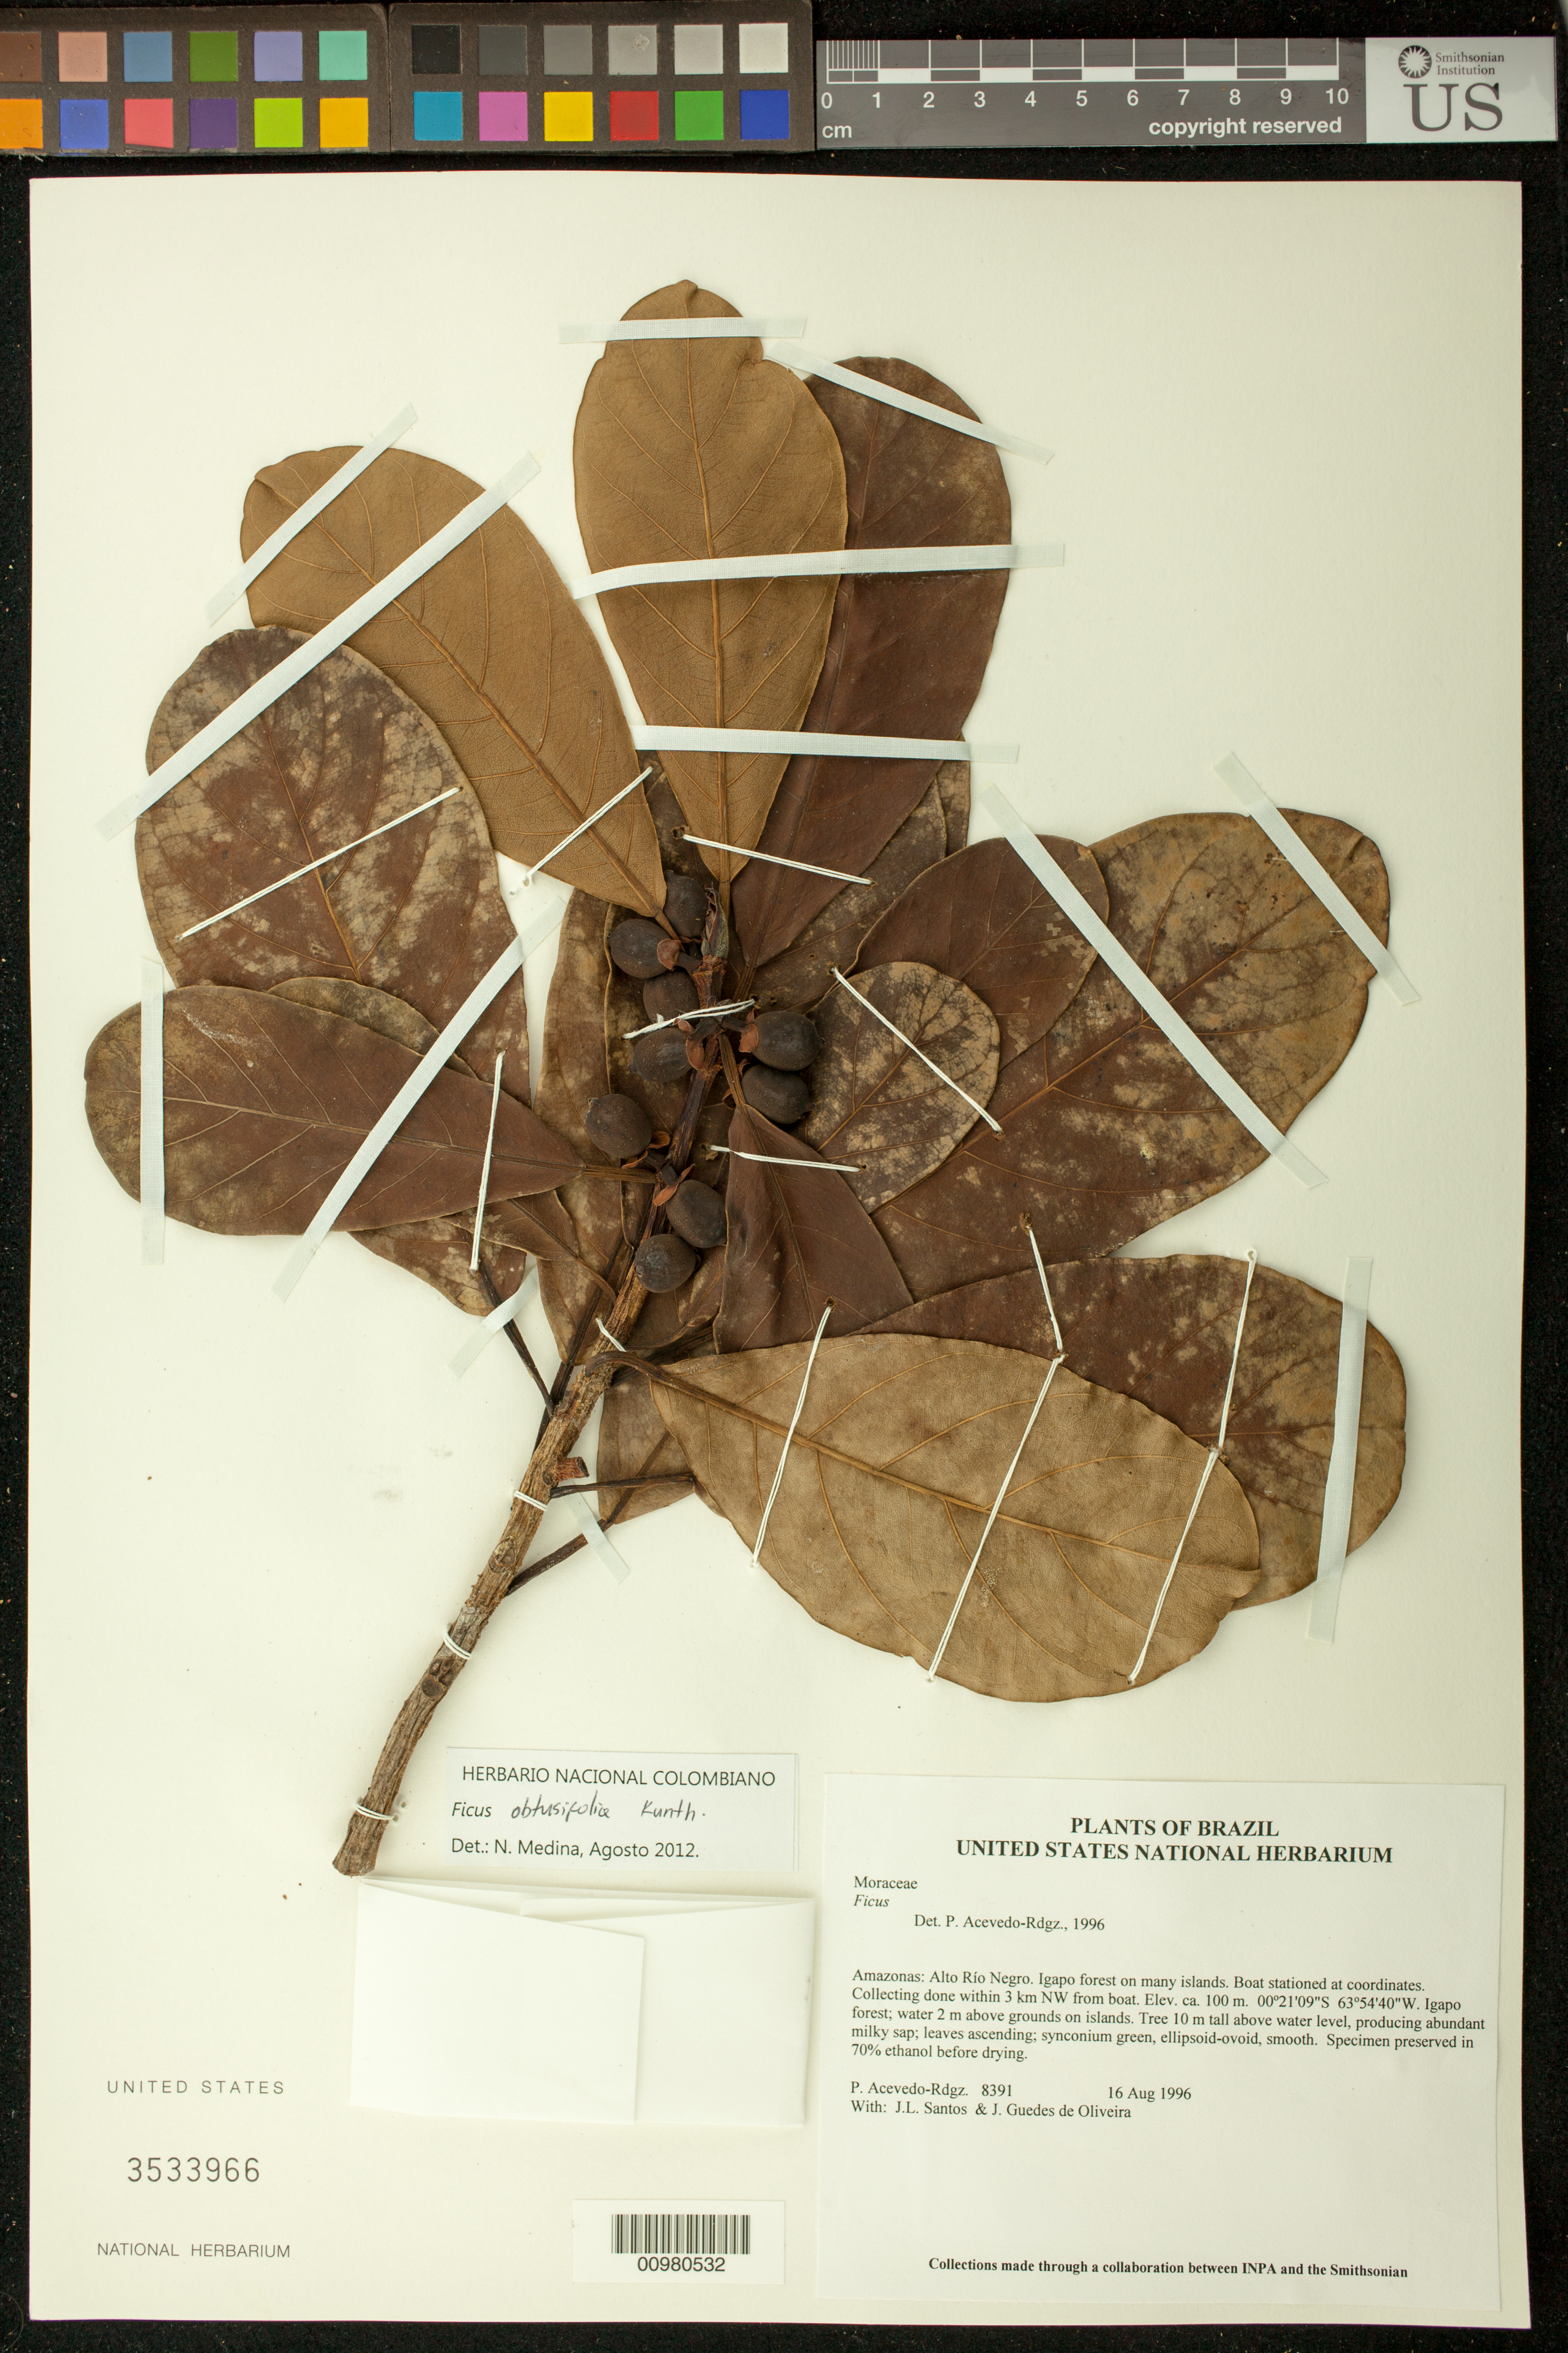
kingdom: Plantae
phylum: Tracheophyta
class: Magnoliopsida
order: Rosales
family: Moraceae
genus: Ficus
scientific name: Ficus obtusifolia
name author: Kunth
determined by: Medina, N.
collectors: P. Acevedo-Rodr., J. L. Santos & J. Guedes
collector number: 8391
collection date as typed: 16 Aug 1996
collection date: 1996-08-16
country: Brazil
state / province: Amazonas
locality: Amazonas: Alto Río Negro. Igapo forest on many islands. Boat stationed at coordinates. Collecting done within 3 km NW from boat.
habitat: Igapo forest; water 2 m above grounds on islands.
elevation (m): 100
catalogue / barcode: US 3533966